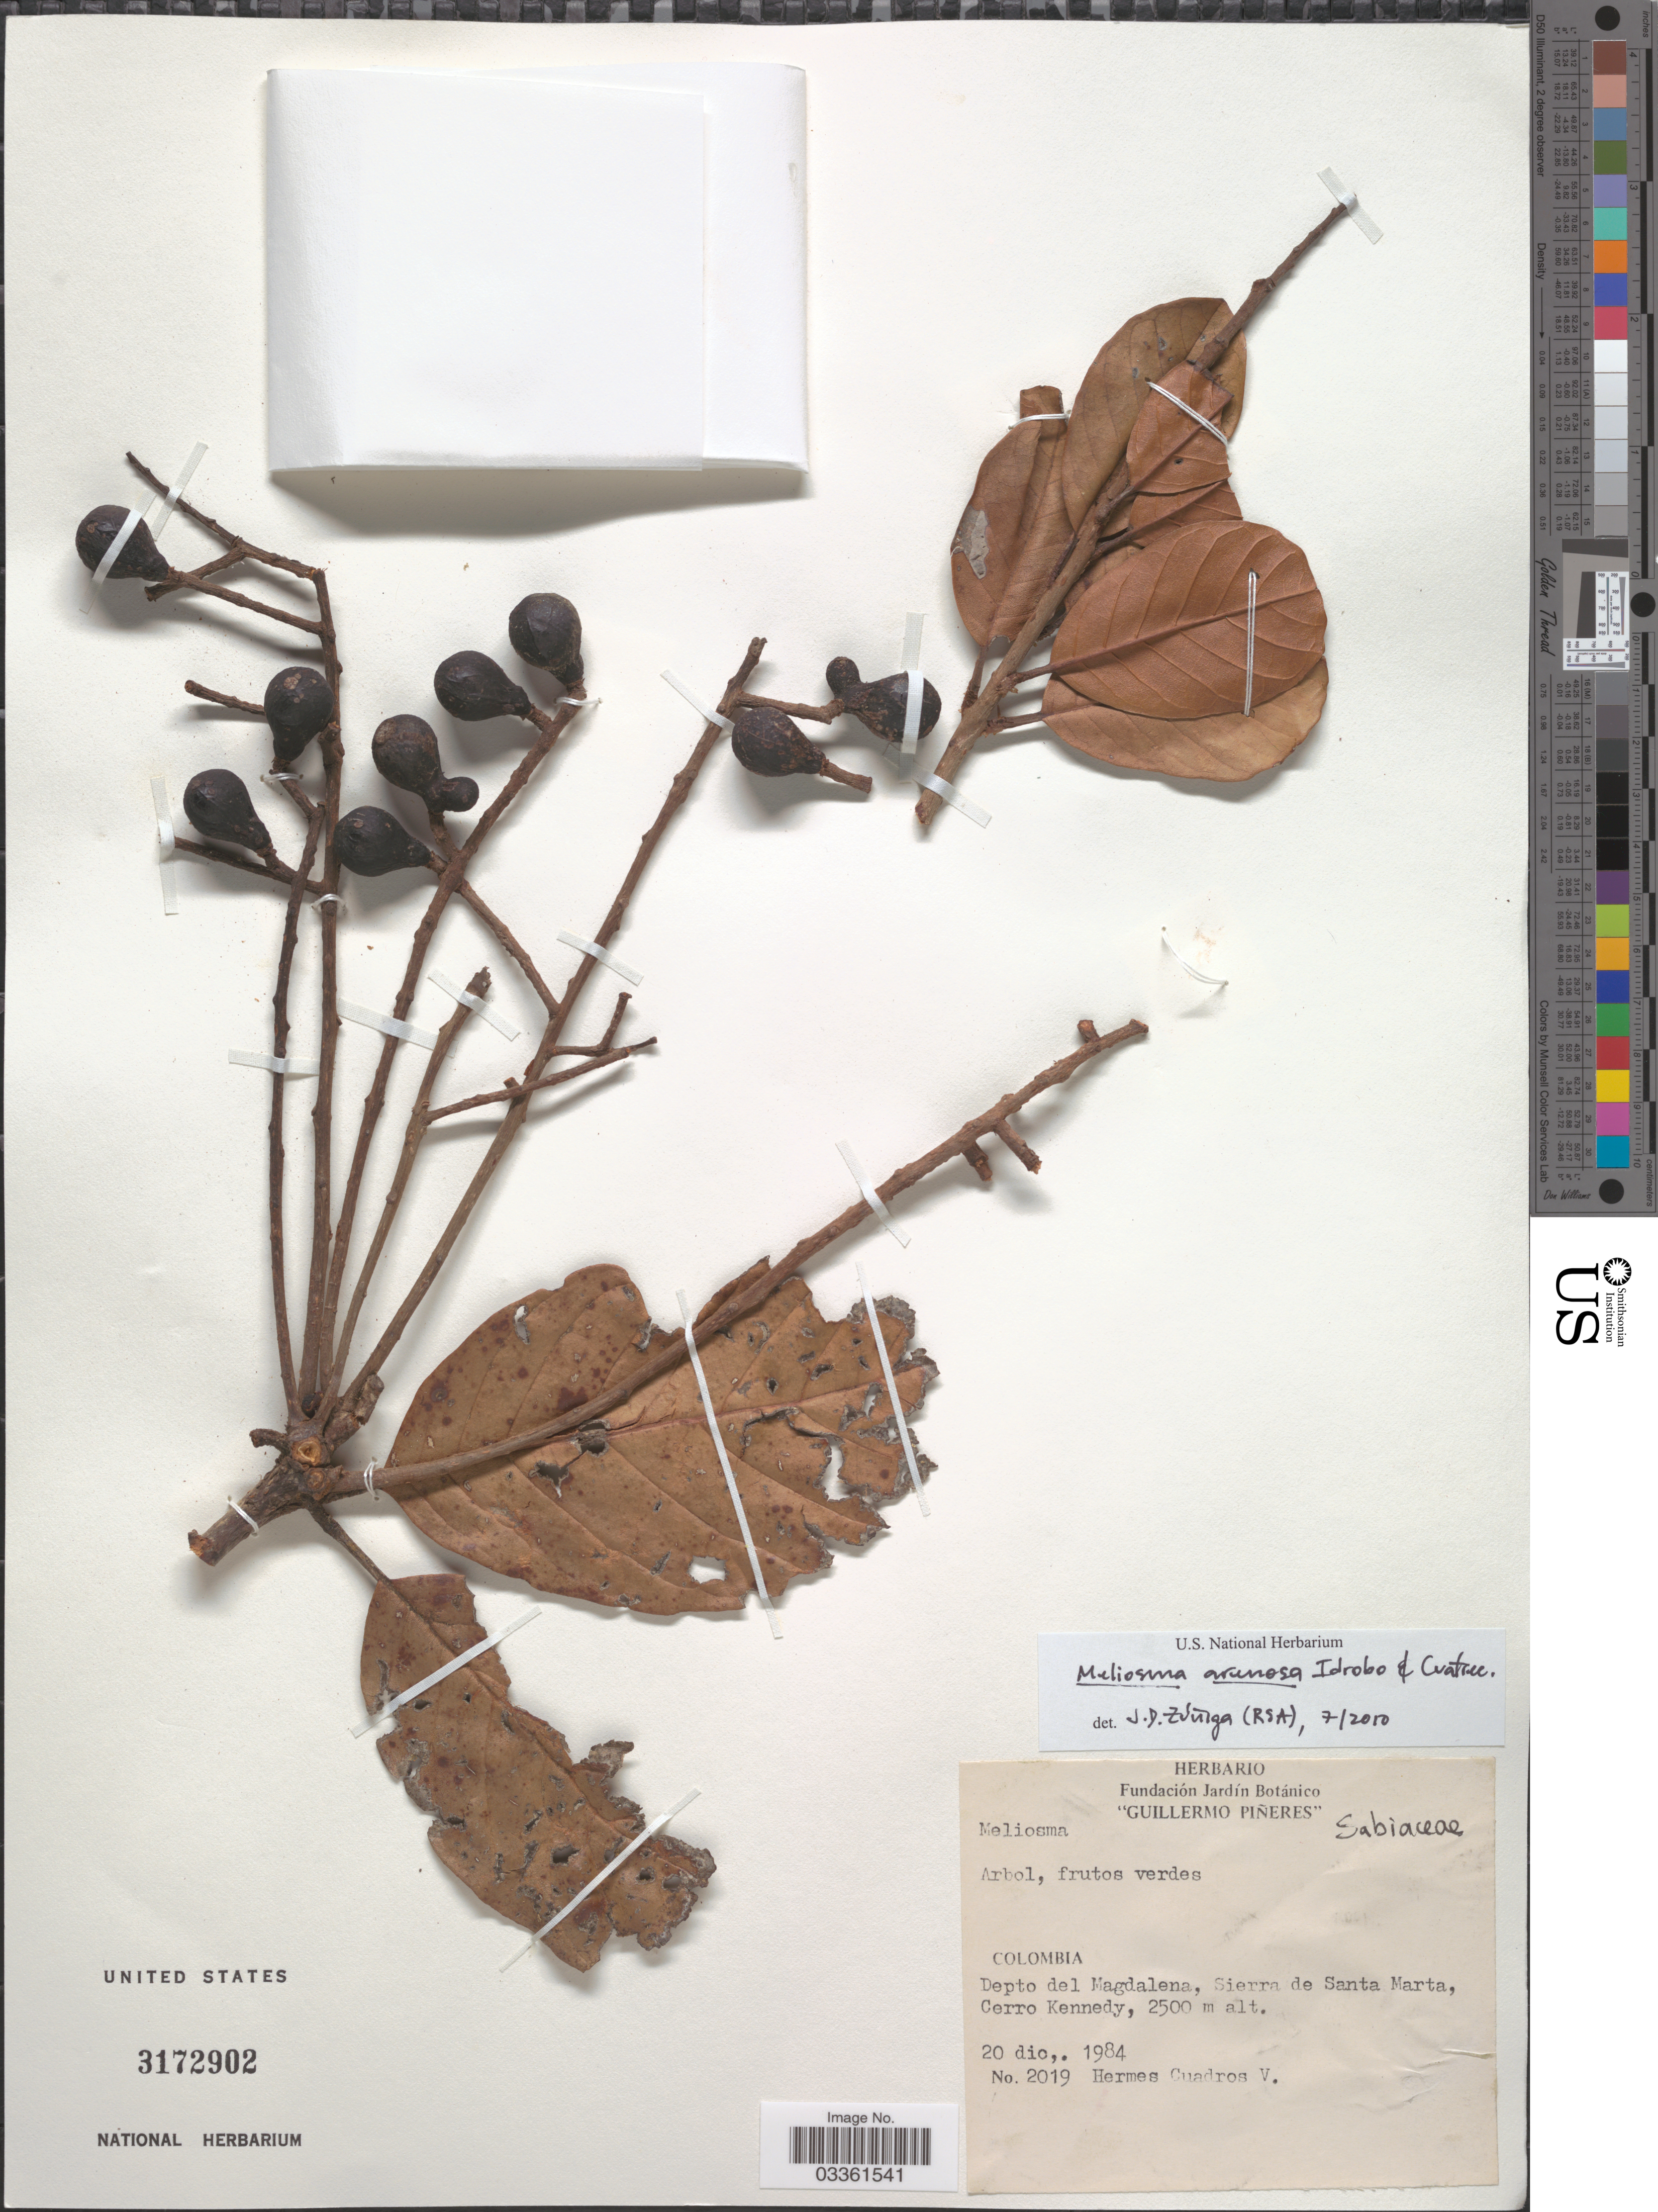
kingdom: Plantae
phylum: Tracheophyta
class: Magnoliopsida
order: Proteales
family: Sabiaceae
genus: Meliosma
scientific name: Meliosma arenosa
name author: Idrobo & Cuatrec.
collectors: H. Cuadros V.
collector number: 2019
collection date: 1984-12-20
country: Colombia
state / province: Magdalena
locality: Depto del Magdalena, Sierra de Santa Marta, Cerro Kennedy.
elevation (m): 2500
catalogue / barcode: US 3172902